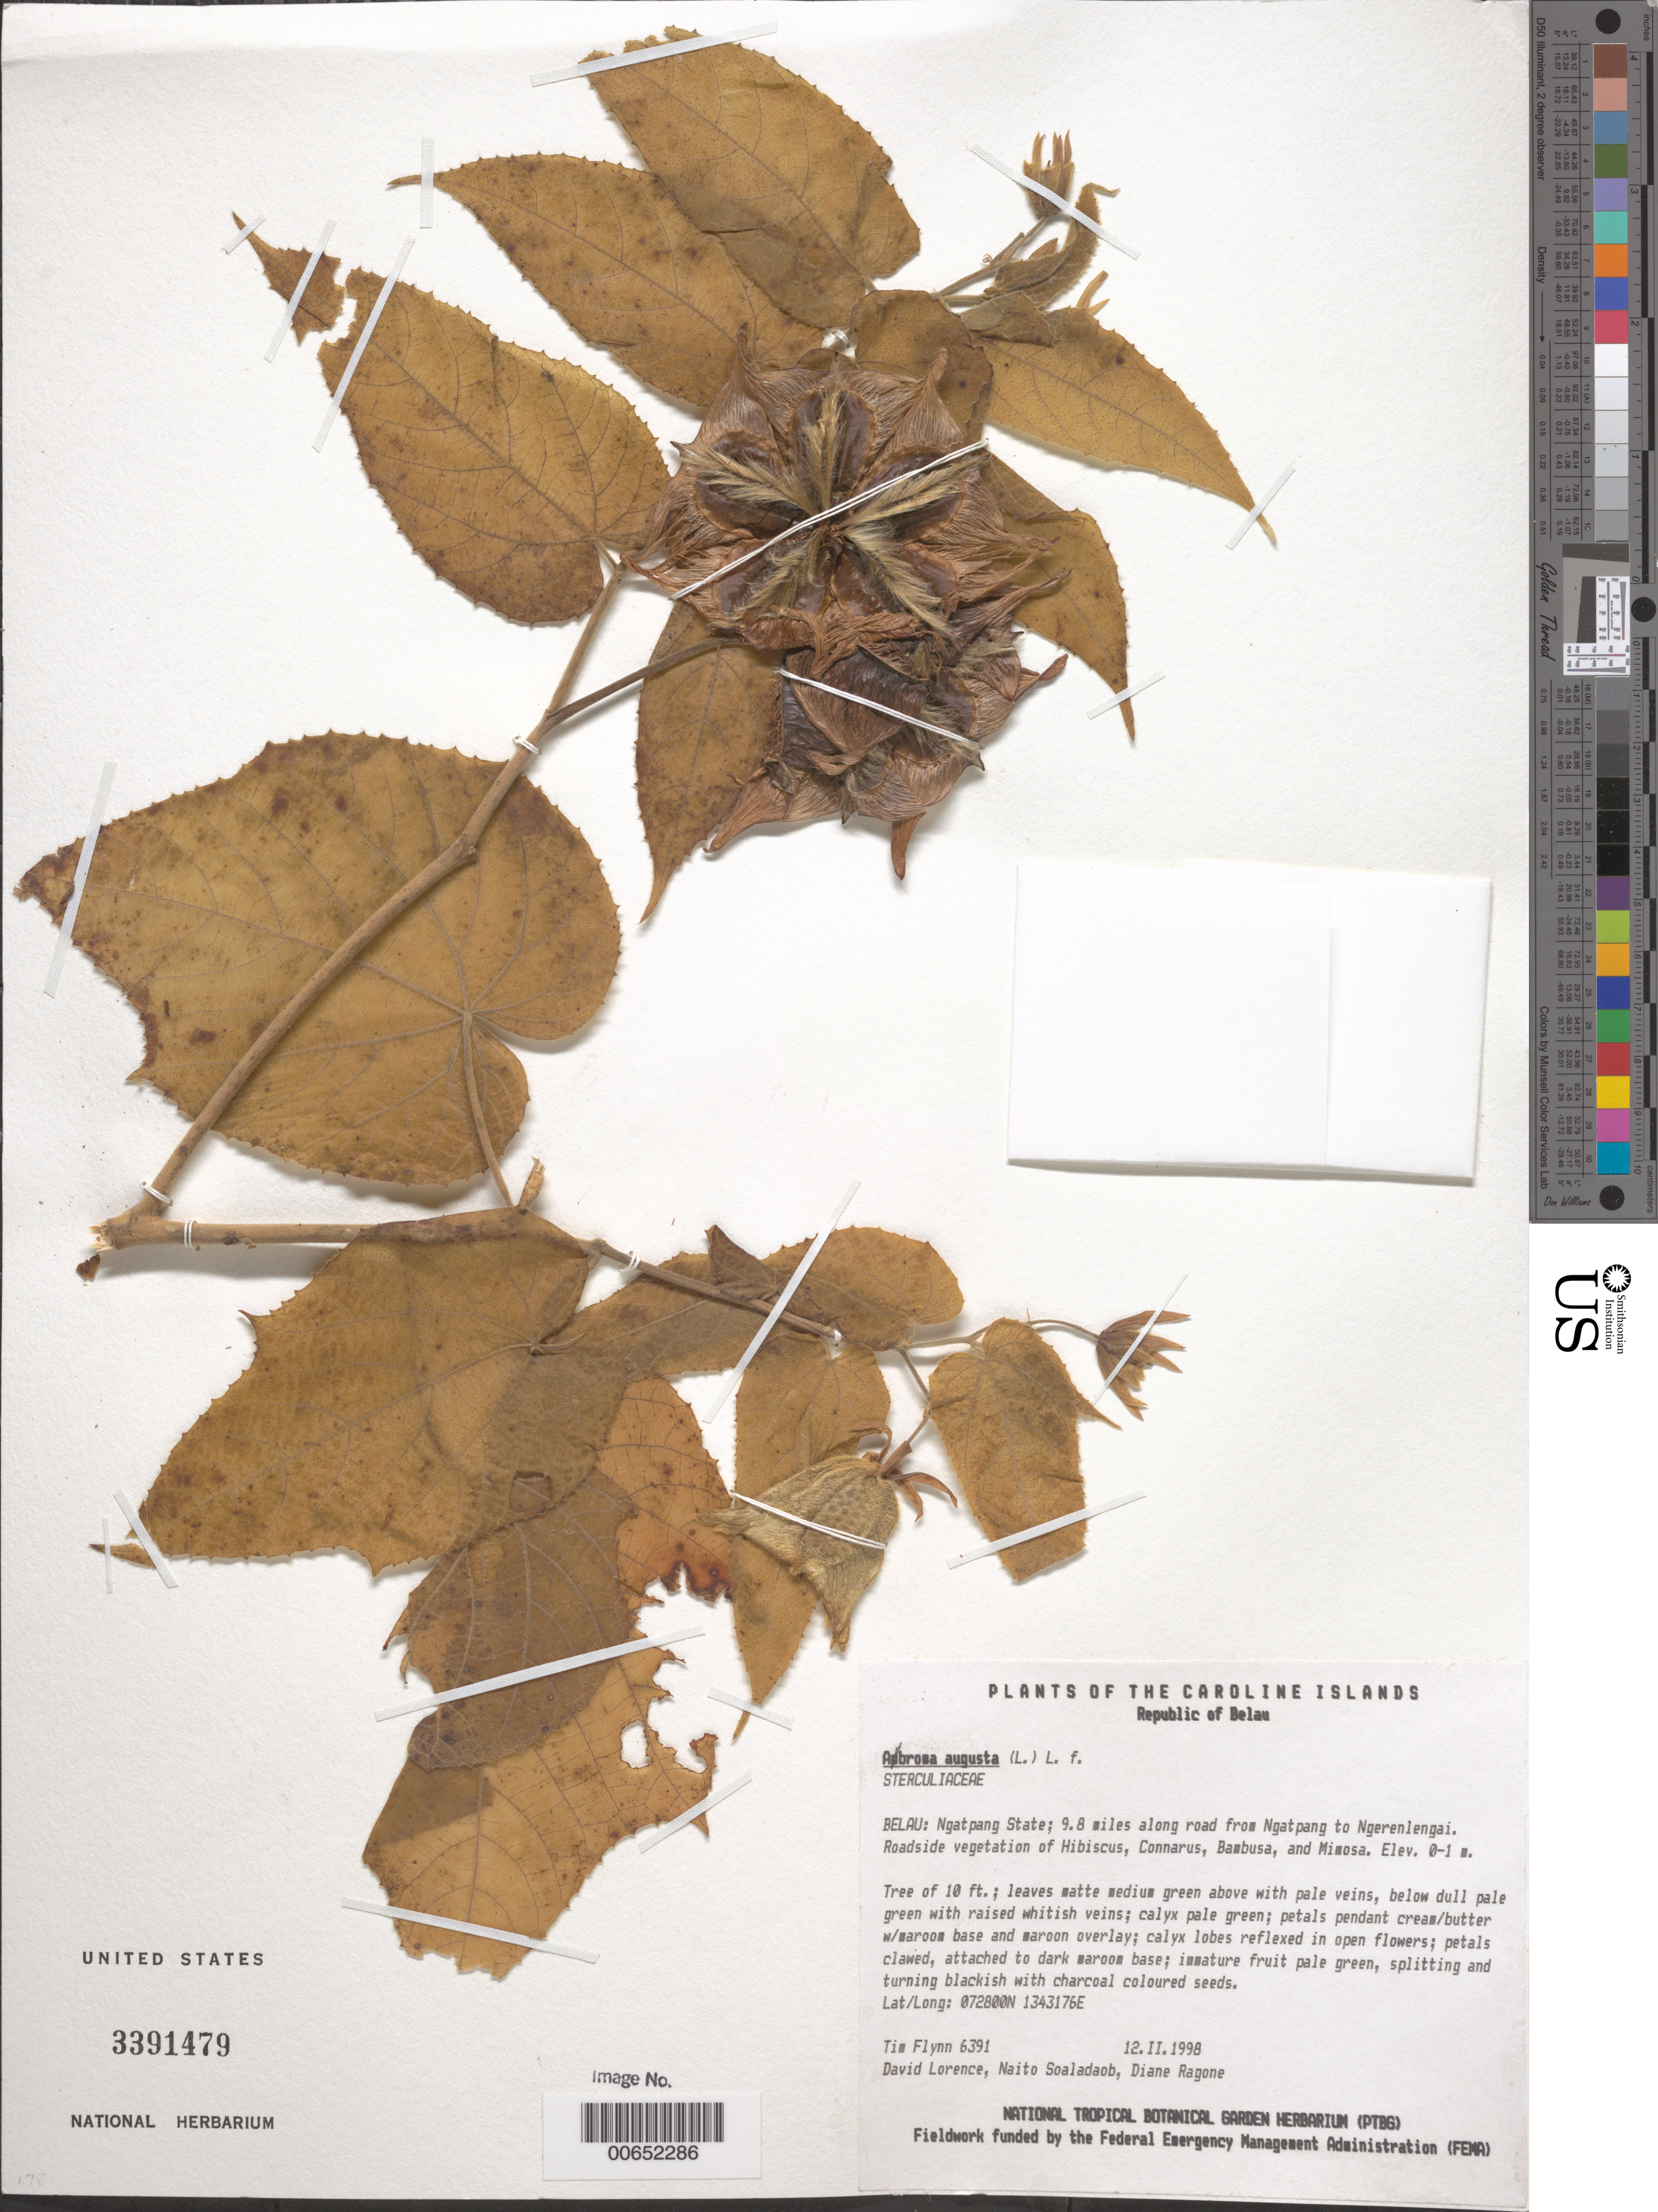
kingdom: Plantae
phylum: Tracheophyta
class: Magnoliopsida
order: Malvales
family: Malvaceae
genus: Abroma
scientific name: Abroma augusta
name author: (L.) L. f.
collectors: T. W. Flynn, D. Lorence, N. Soaladaob & D. Ragone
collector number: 6391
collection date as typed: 12 Feb 1998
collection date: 1998-02-12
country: Palau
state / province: Ngatpang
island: Babeldaob [Babelthuap]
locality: along road from Ngatpang to Ngerenlengai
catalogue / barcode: US 3391479